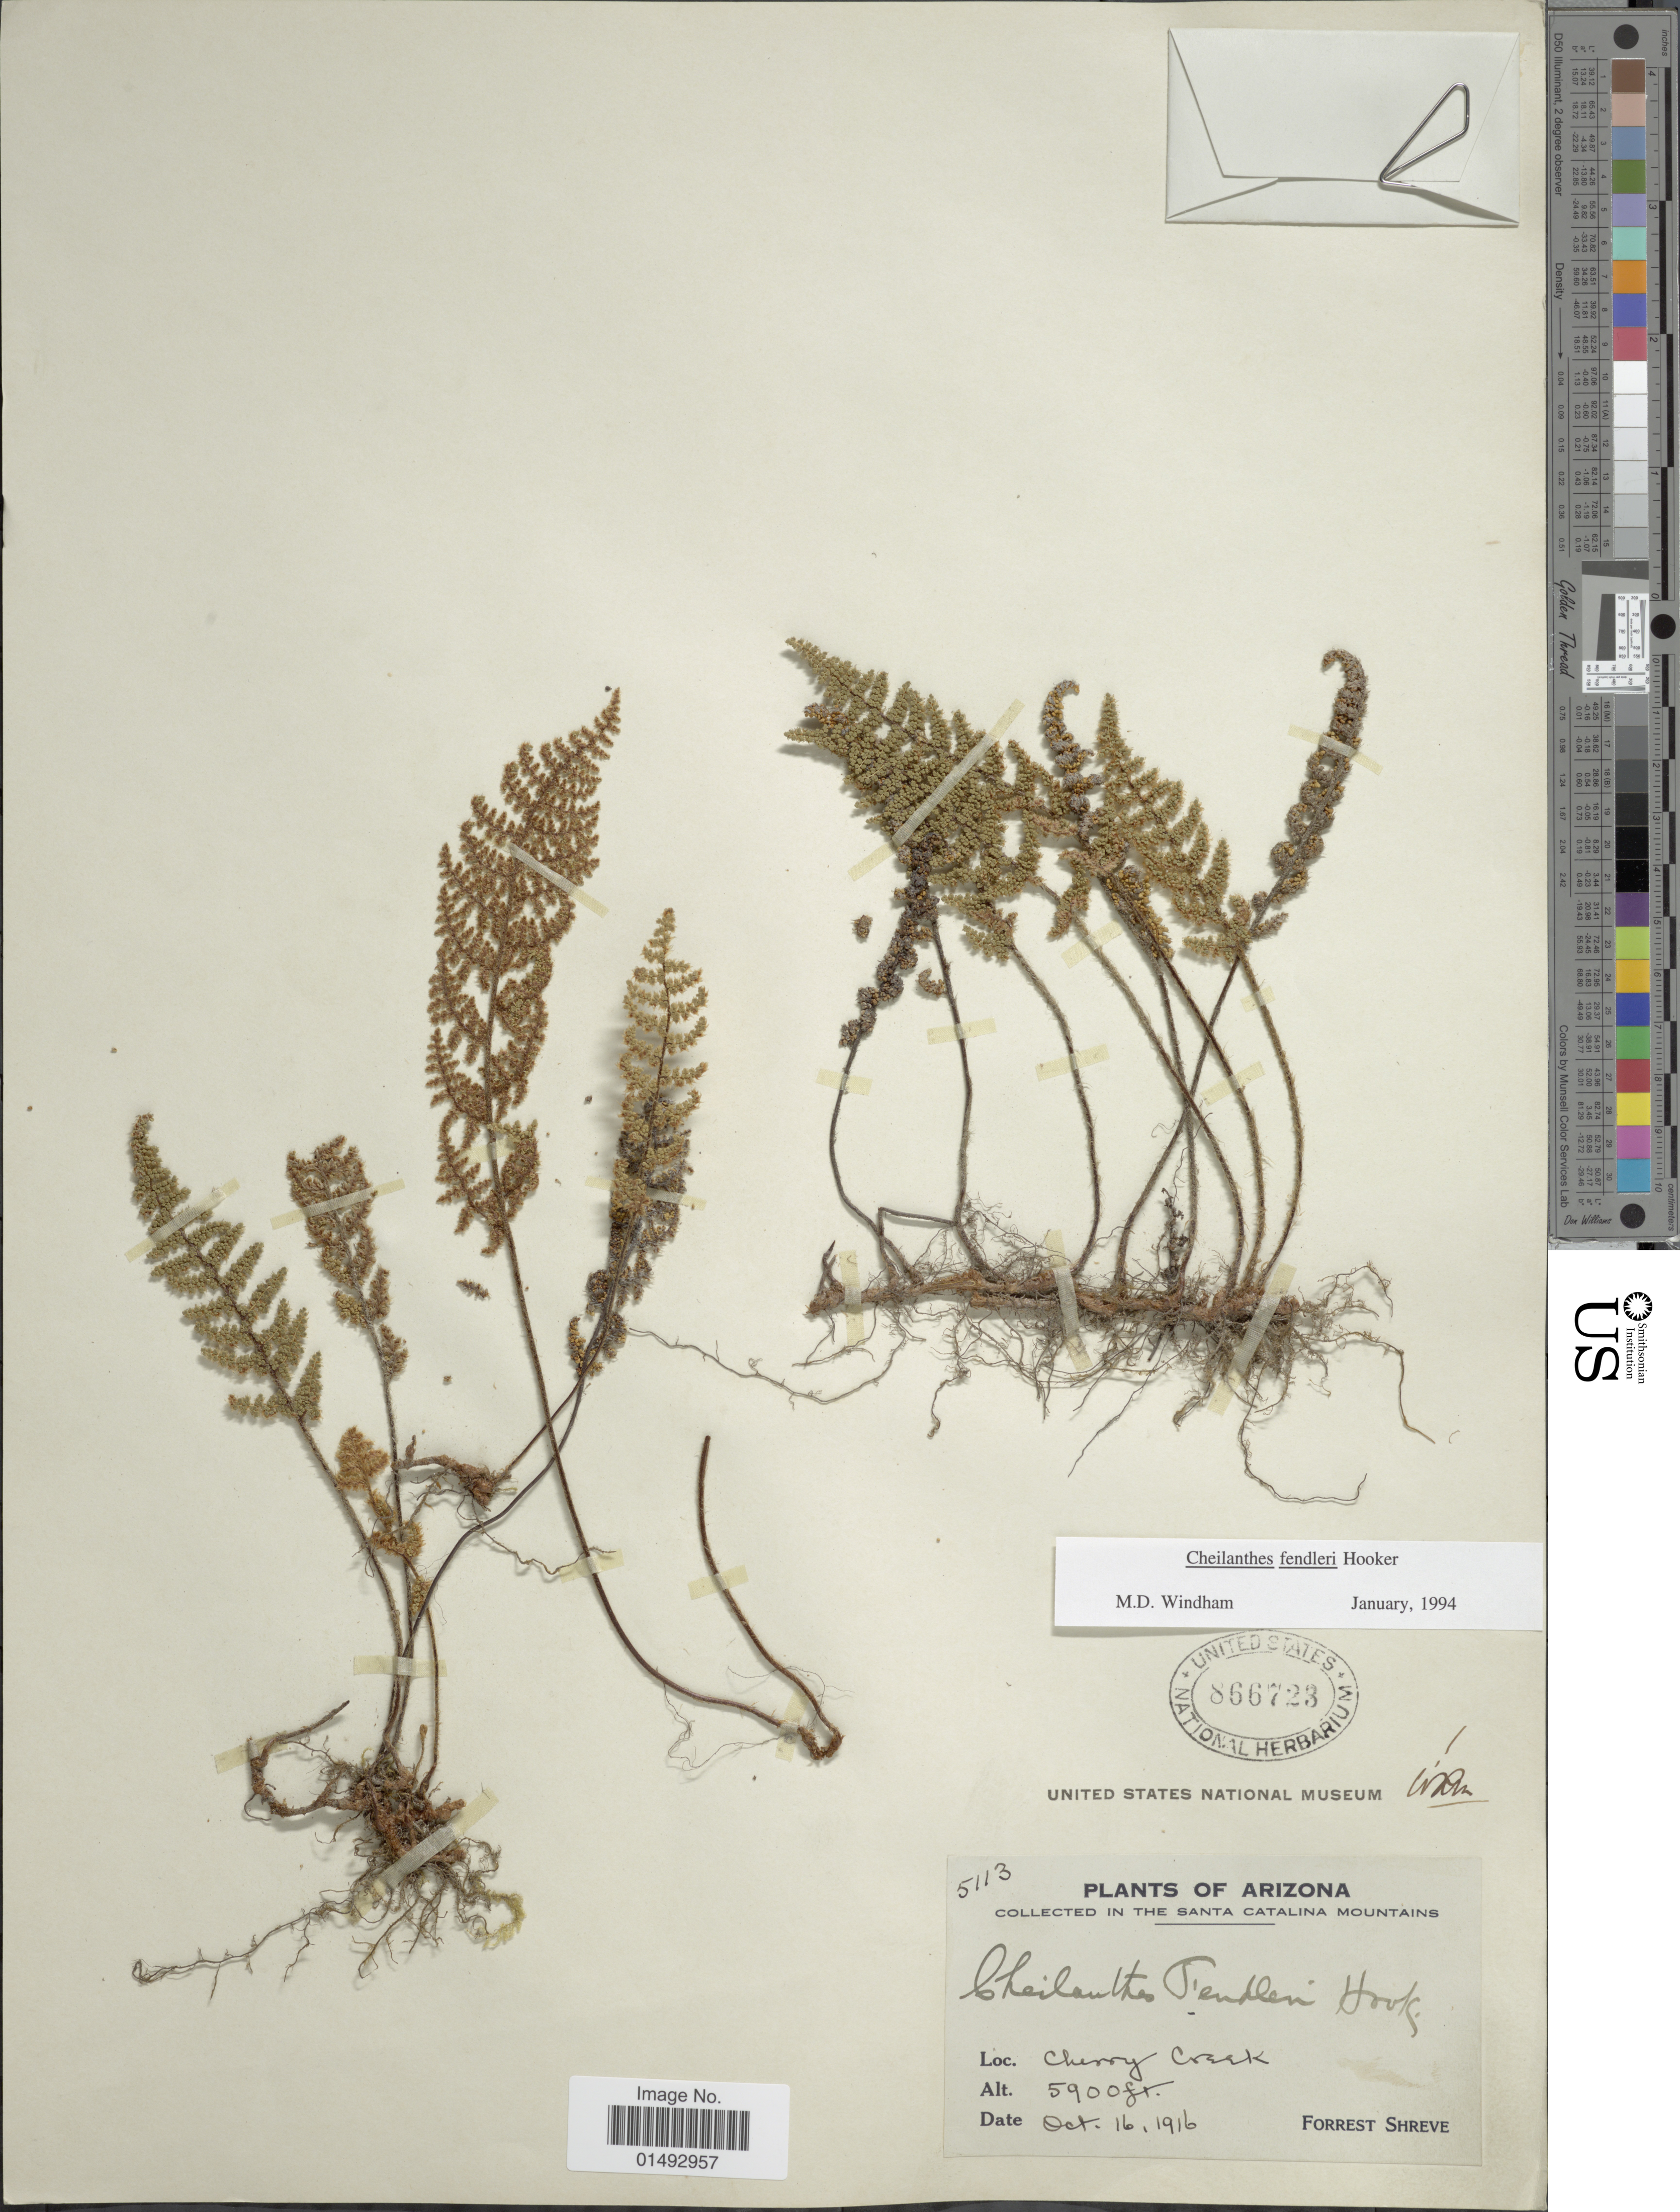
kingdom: Plantae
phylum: Tracheophyta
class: Polypodiopsida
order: Polypodiales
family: Pteridaceae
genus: Myriopteris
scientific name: Myriopteris fendleri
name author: (Hook.) E. Fourn.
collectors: F. Shreve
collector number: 5113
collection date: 1916-10-16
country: United States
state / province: Arizona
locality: In the Santa Catalina Mountains, Cheroy Creek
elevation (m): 1798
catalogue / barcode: US 866723